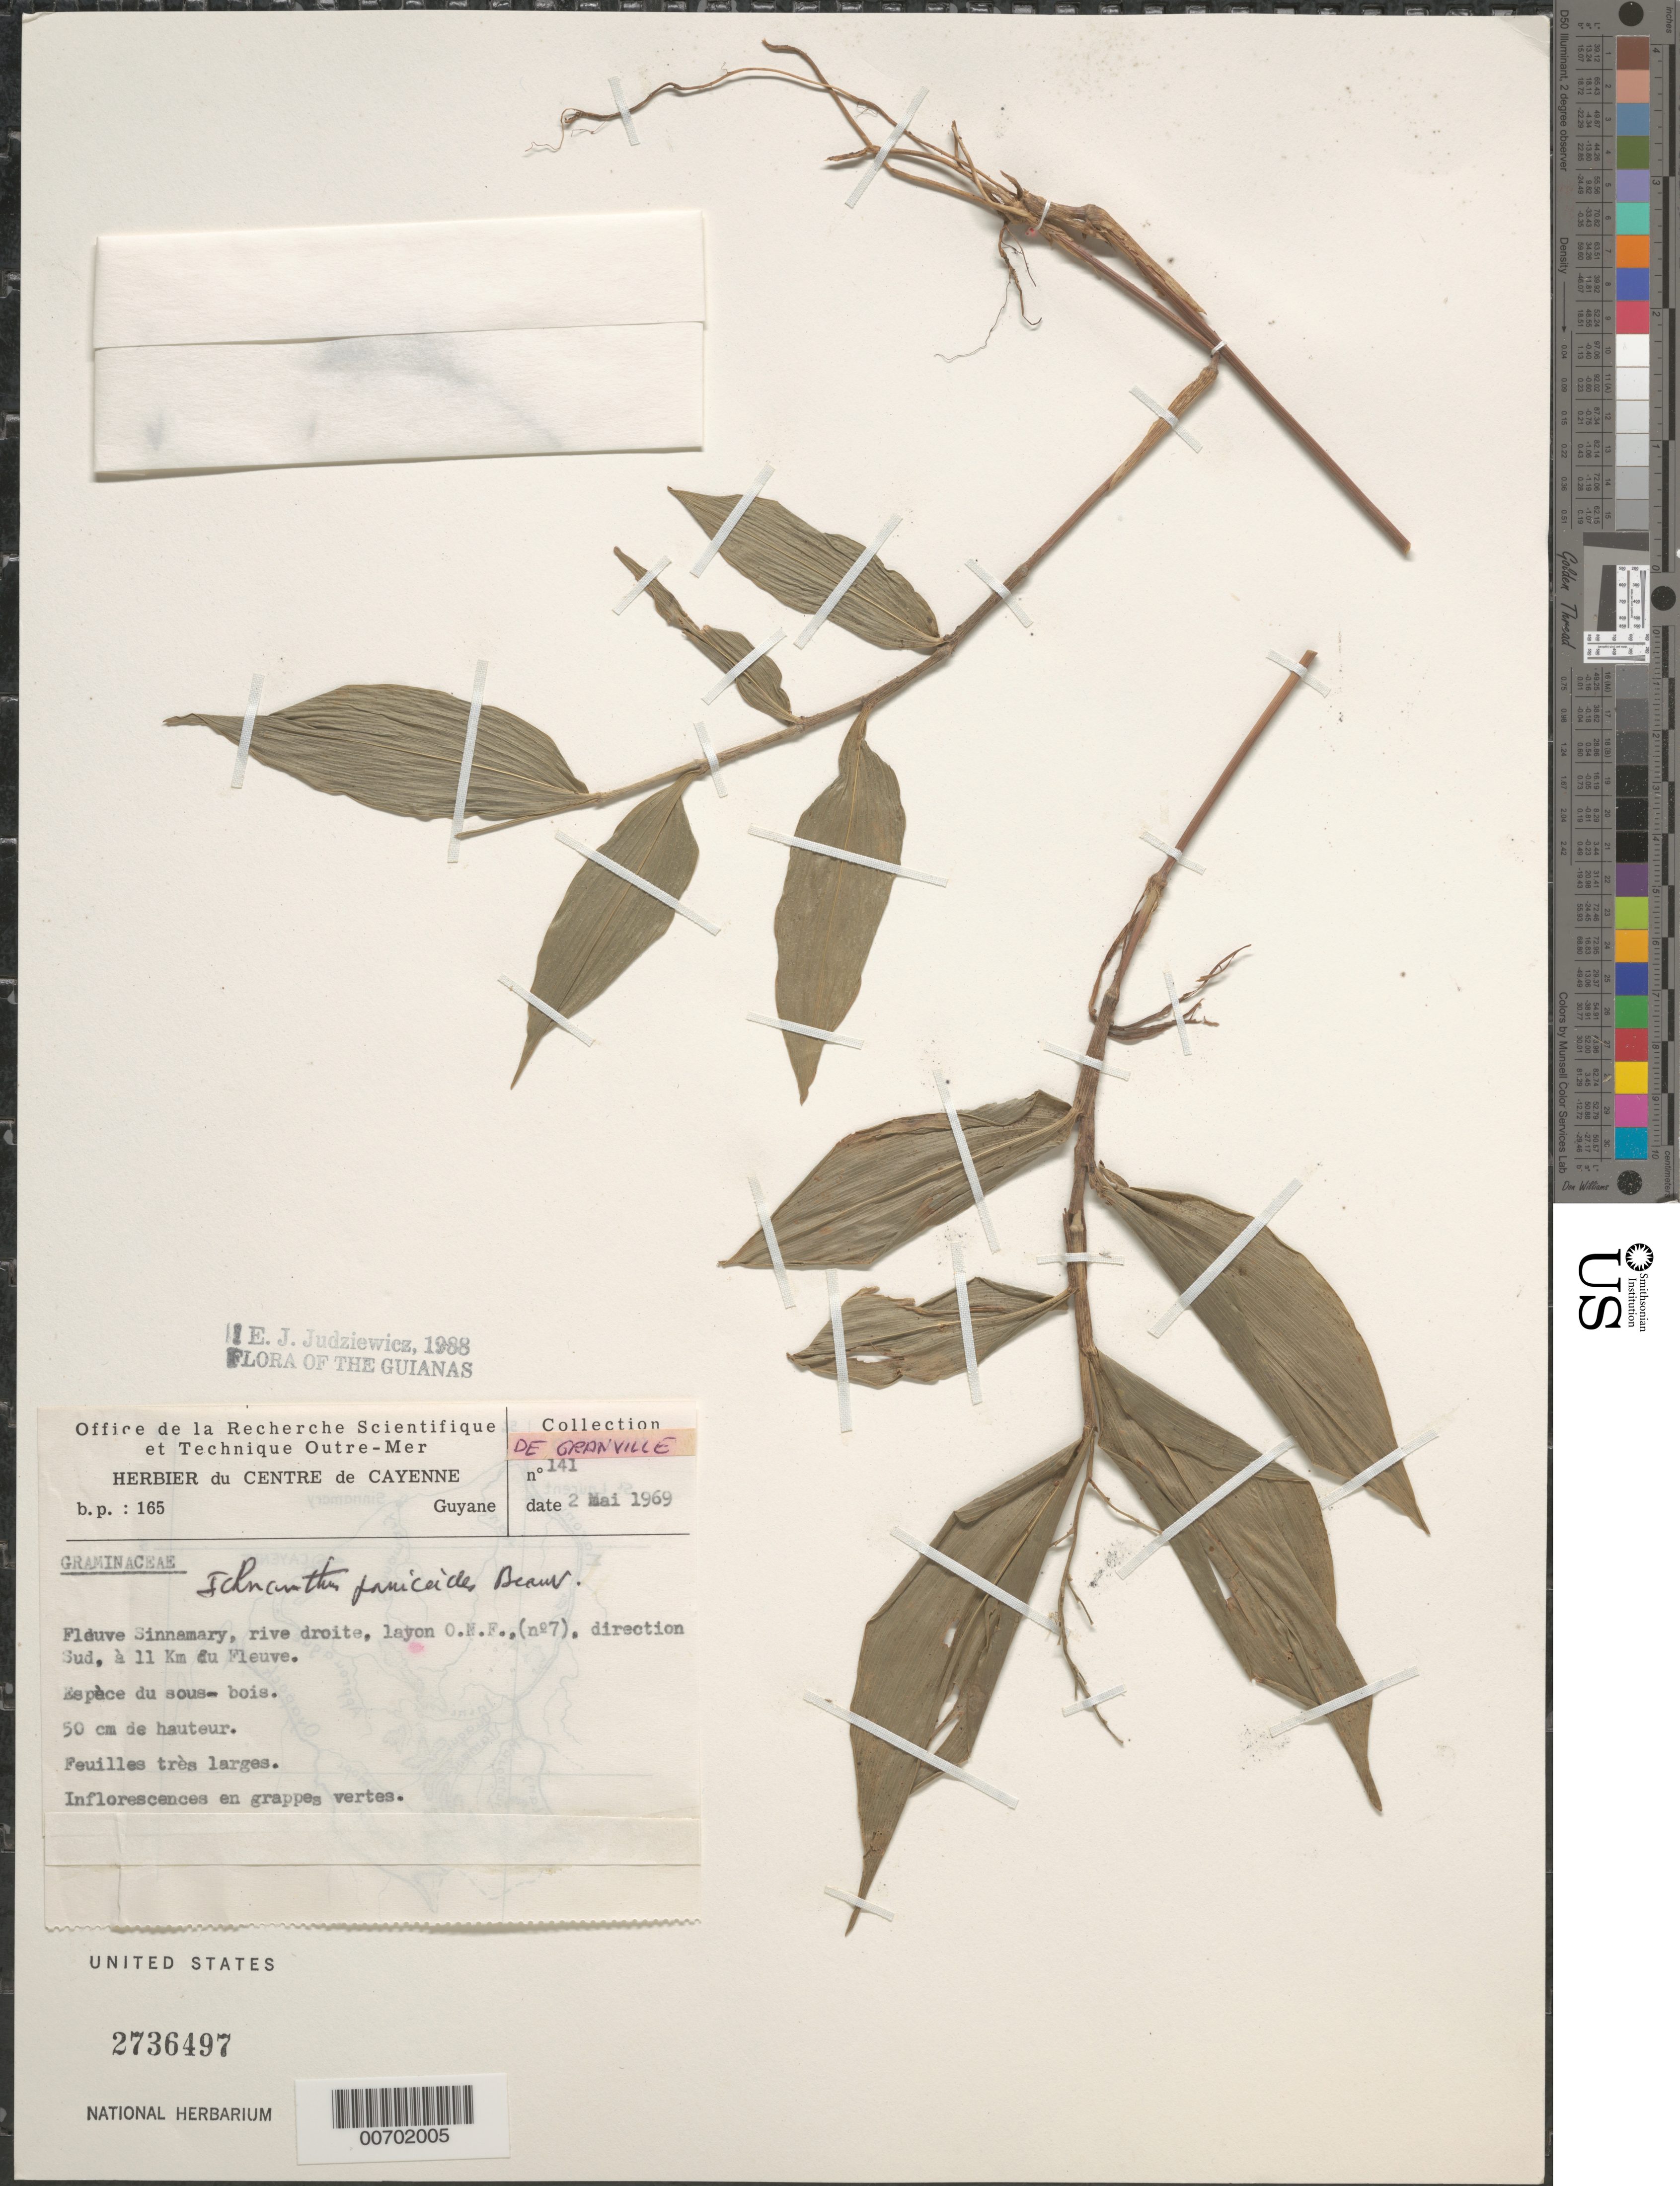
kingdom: Plantae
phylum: Tracheophyta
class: Liliopsida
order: Poales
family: Poaceae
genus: Ichnanthus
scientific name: Ichnanthus panicoides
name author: P. Beauv.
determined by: Judziewicz, E. J.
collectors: J.-J. de Granville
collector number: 141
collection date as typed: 2-May-69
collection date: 1969-05-02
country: French Guiana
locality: Fleuve Sinnamary, à 11 km du fleuve, layon O.N.F., (#7). direction Sud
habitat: Understory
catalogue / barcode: US 2736497